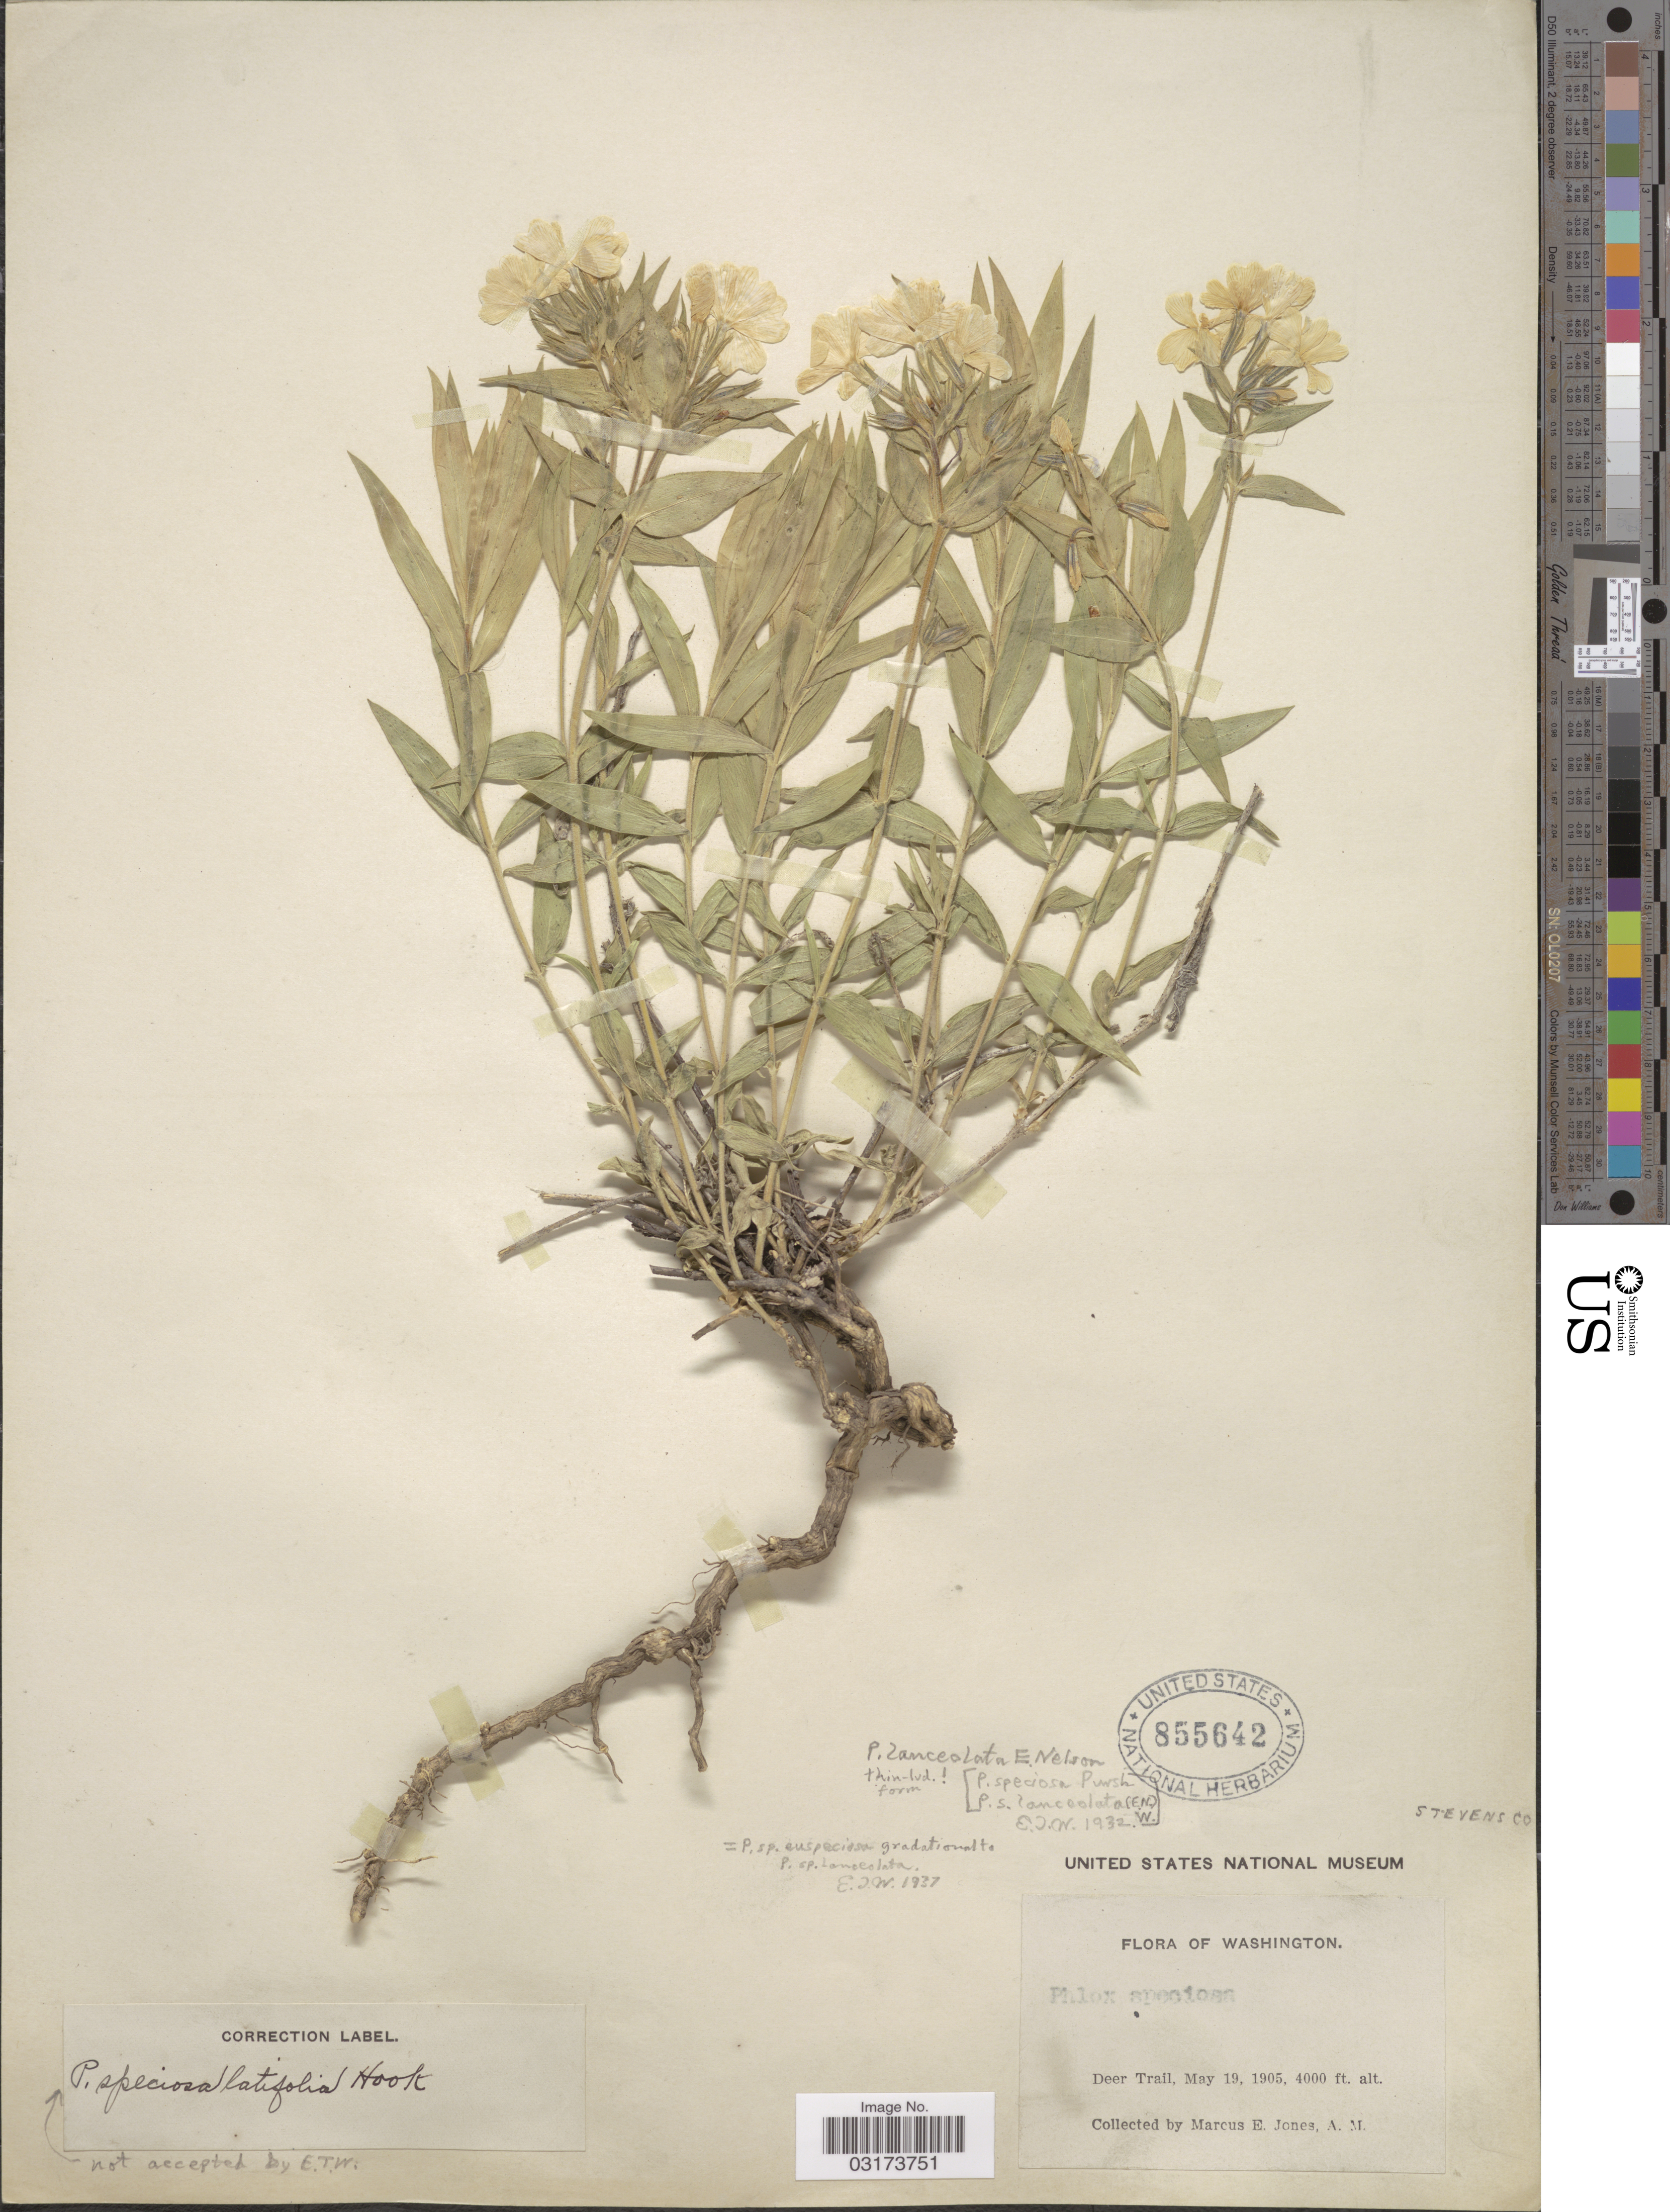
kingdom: Plantae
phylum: Tracheophyta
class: Magnoliopsida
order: Ericales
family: Polemoniaceae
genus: Phlox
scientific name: Phlox speciosa subsp. lanceolata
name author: (E.E. Nelson) Wherry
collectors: M. E. Jones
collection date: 1905-05-19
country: United States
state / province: Washington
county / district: Stevens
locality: Stevens Co. Deer Trail.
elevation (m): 1219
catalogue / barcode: US 855642